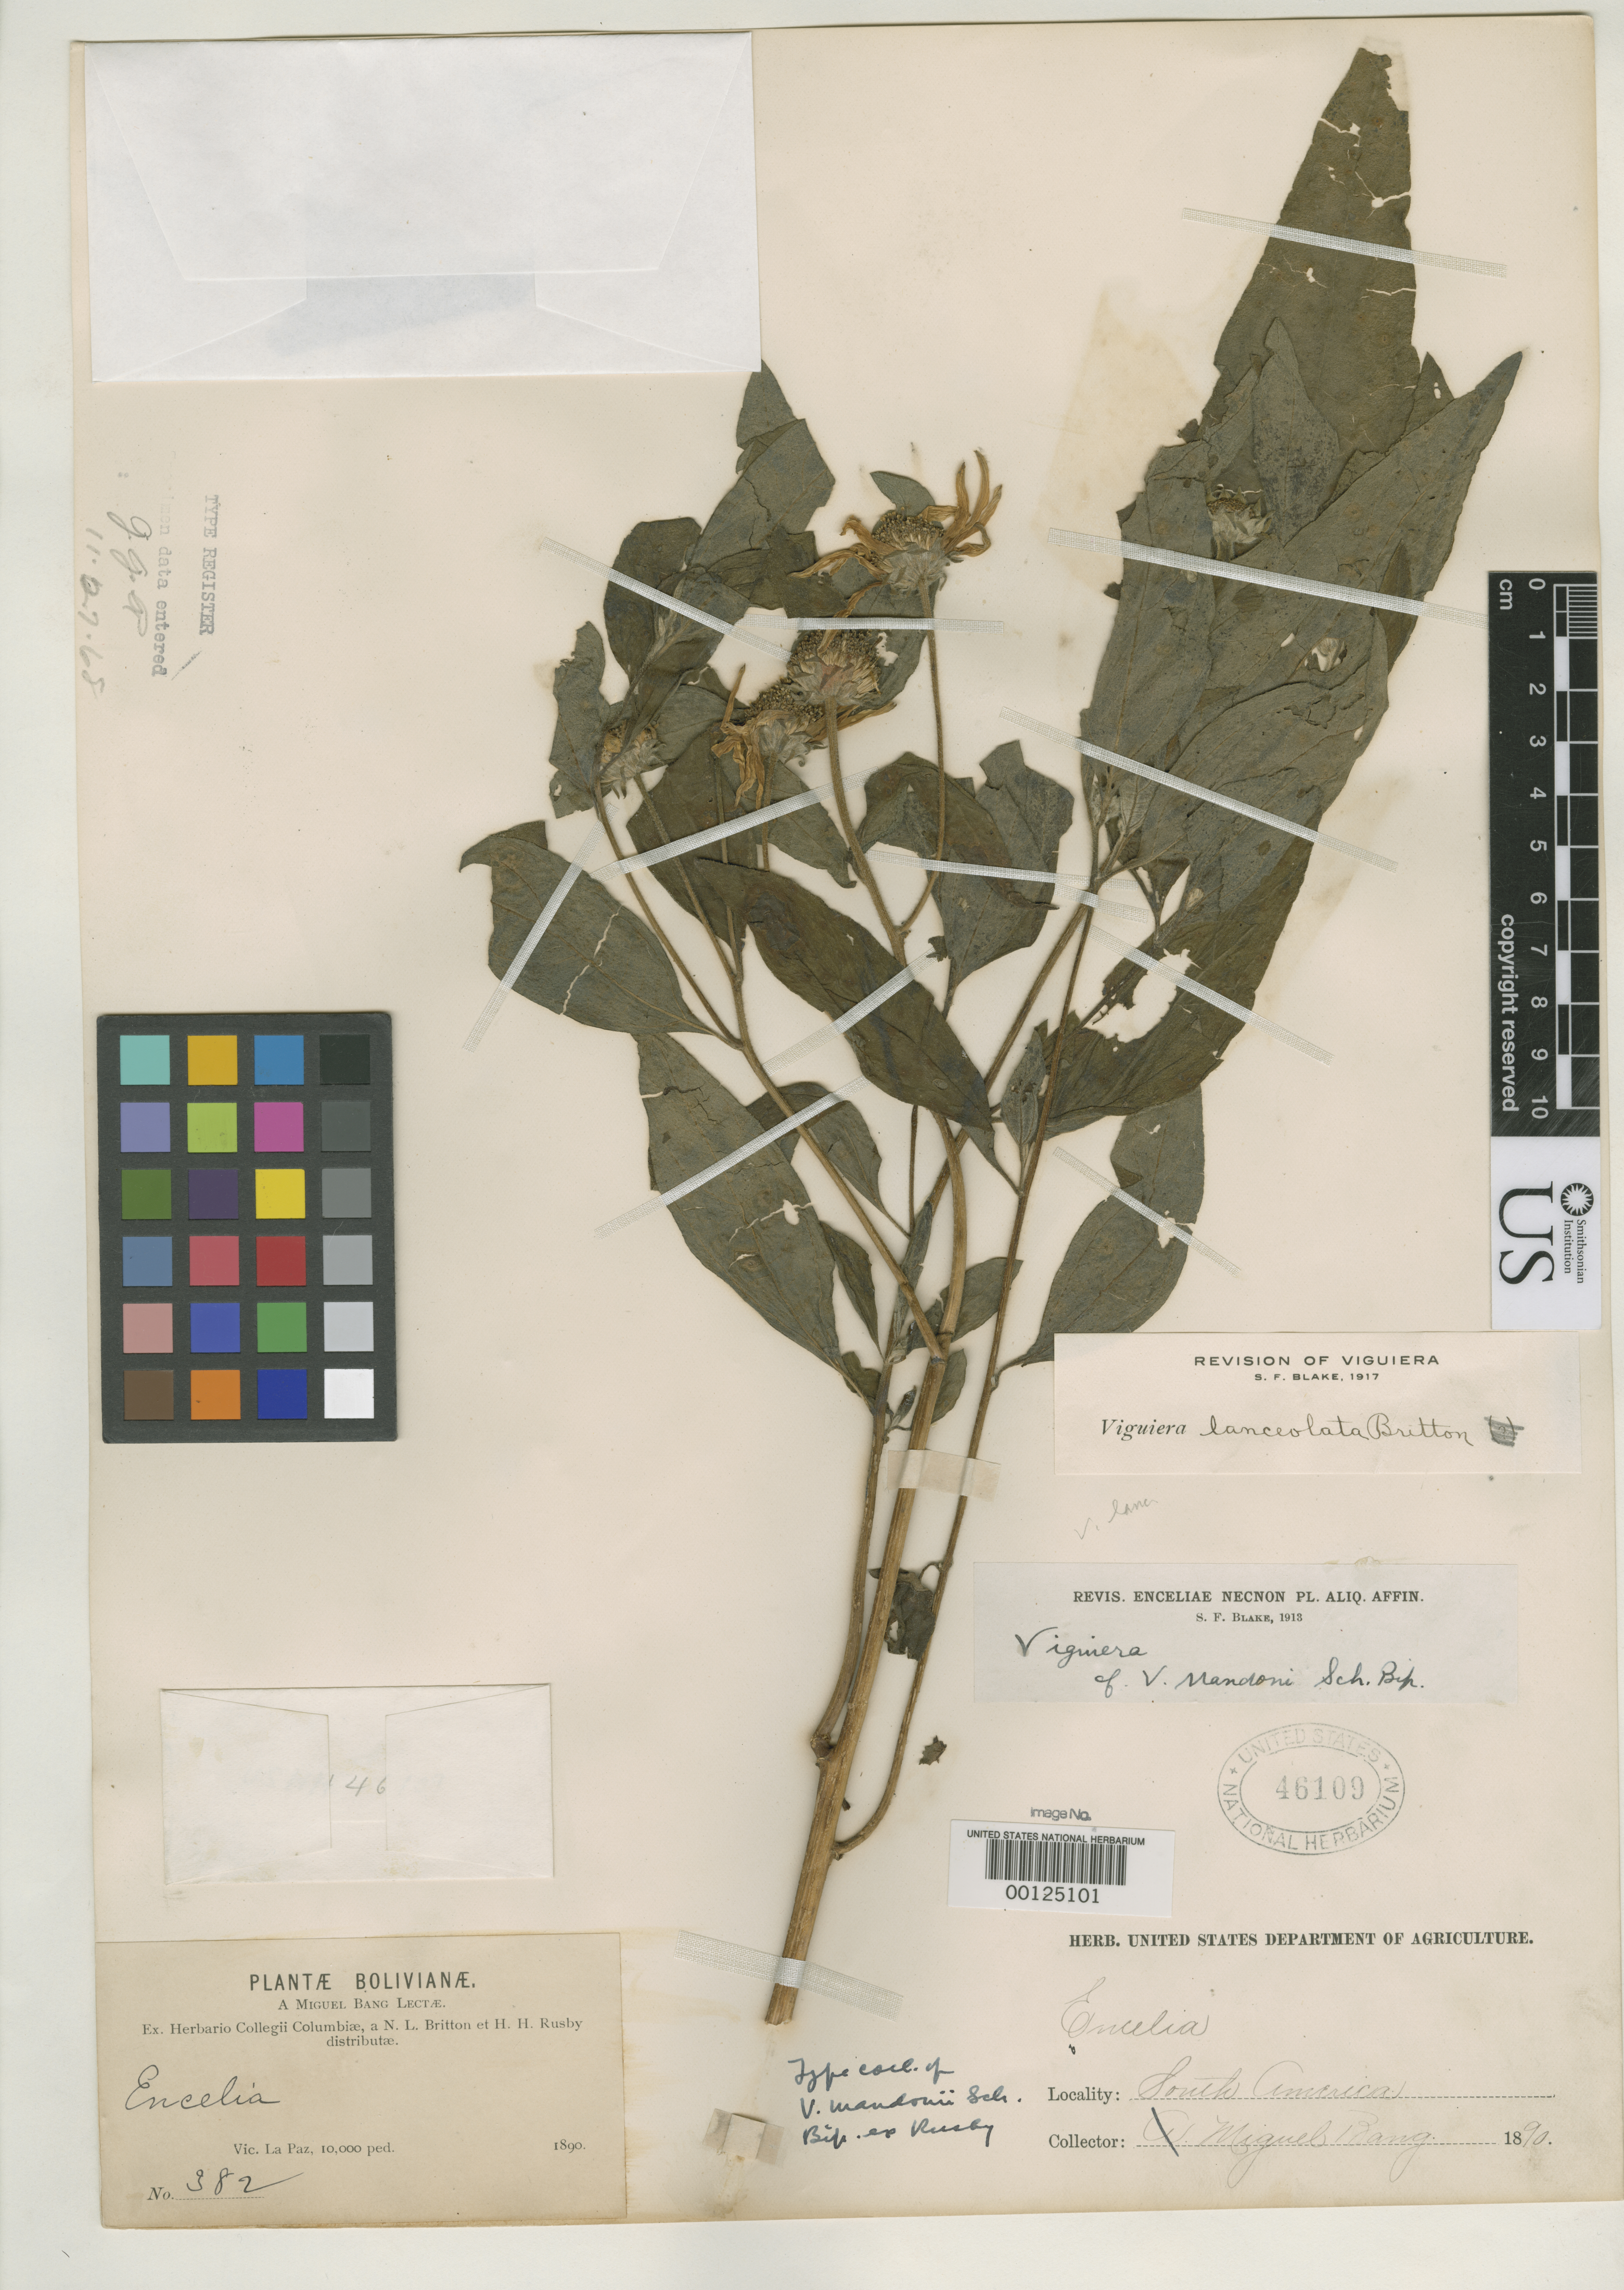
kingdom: Plantae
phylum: Tracheophyta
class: Magnoliopsida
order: Asterales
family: Asteraceae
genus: Viguiera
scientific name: Viguiera mandonii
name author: Sch. Bip. ex Rusby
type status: Isotype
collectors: M. Bang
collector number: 382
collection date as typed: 1890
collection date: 1890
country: Bolivia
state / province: La Paz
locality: Vic. La Paz.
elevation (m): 3048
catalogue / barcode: US 46109